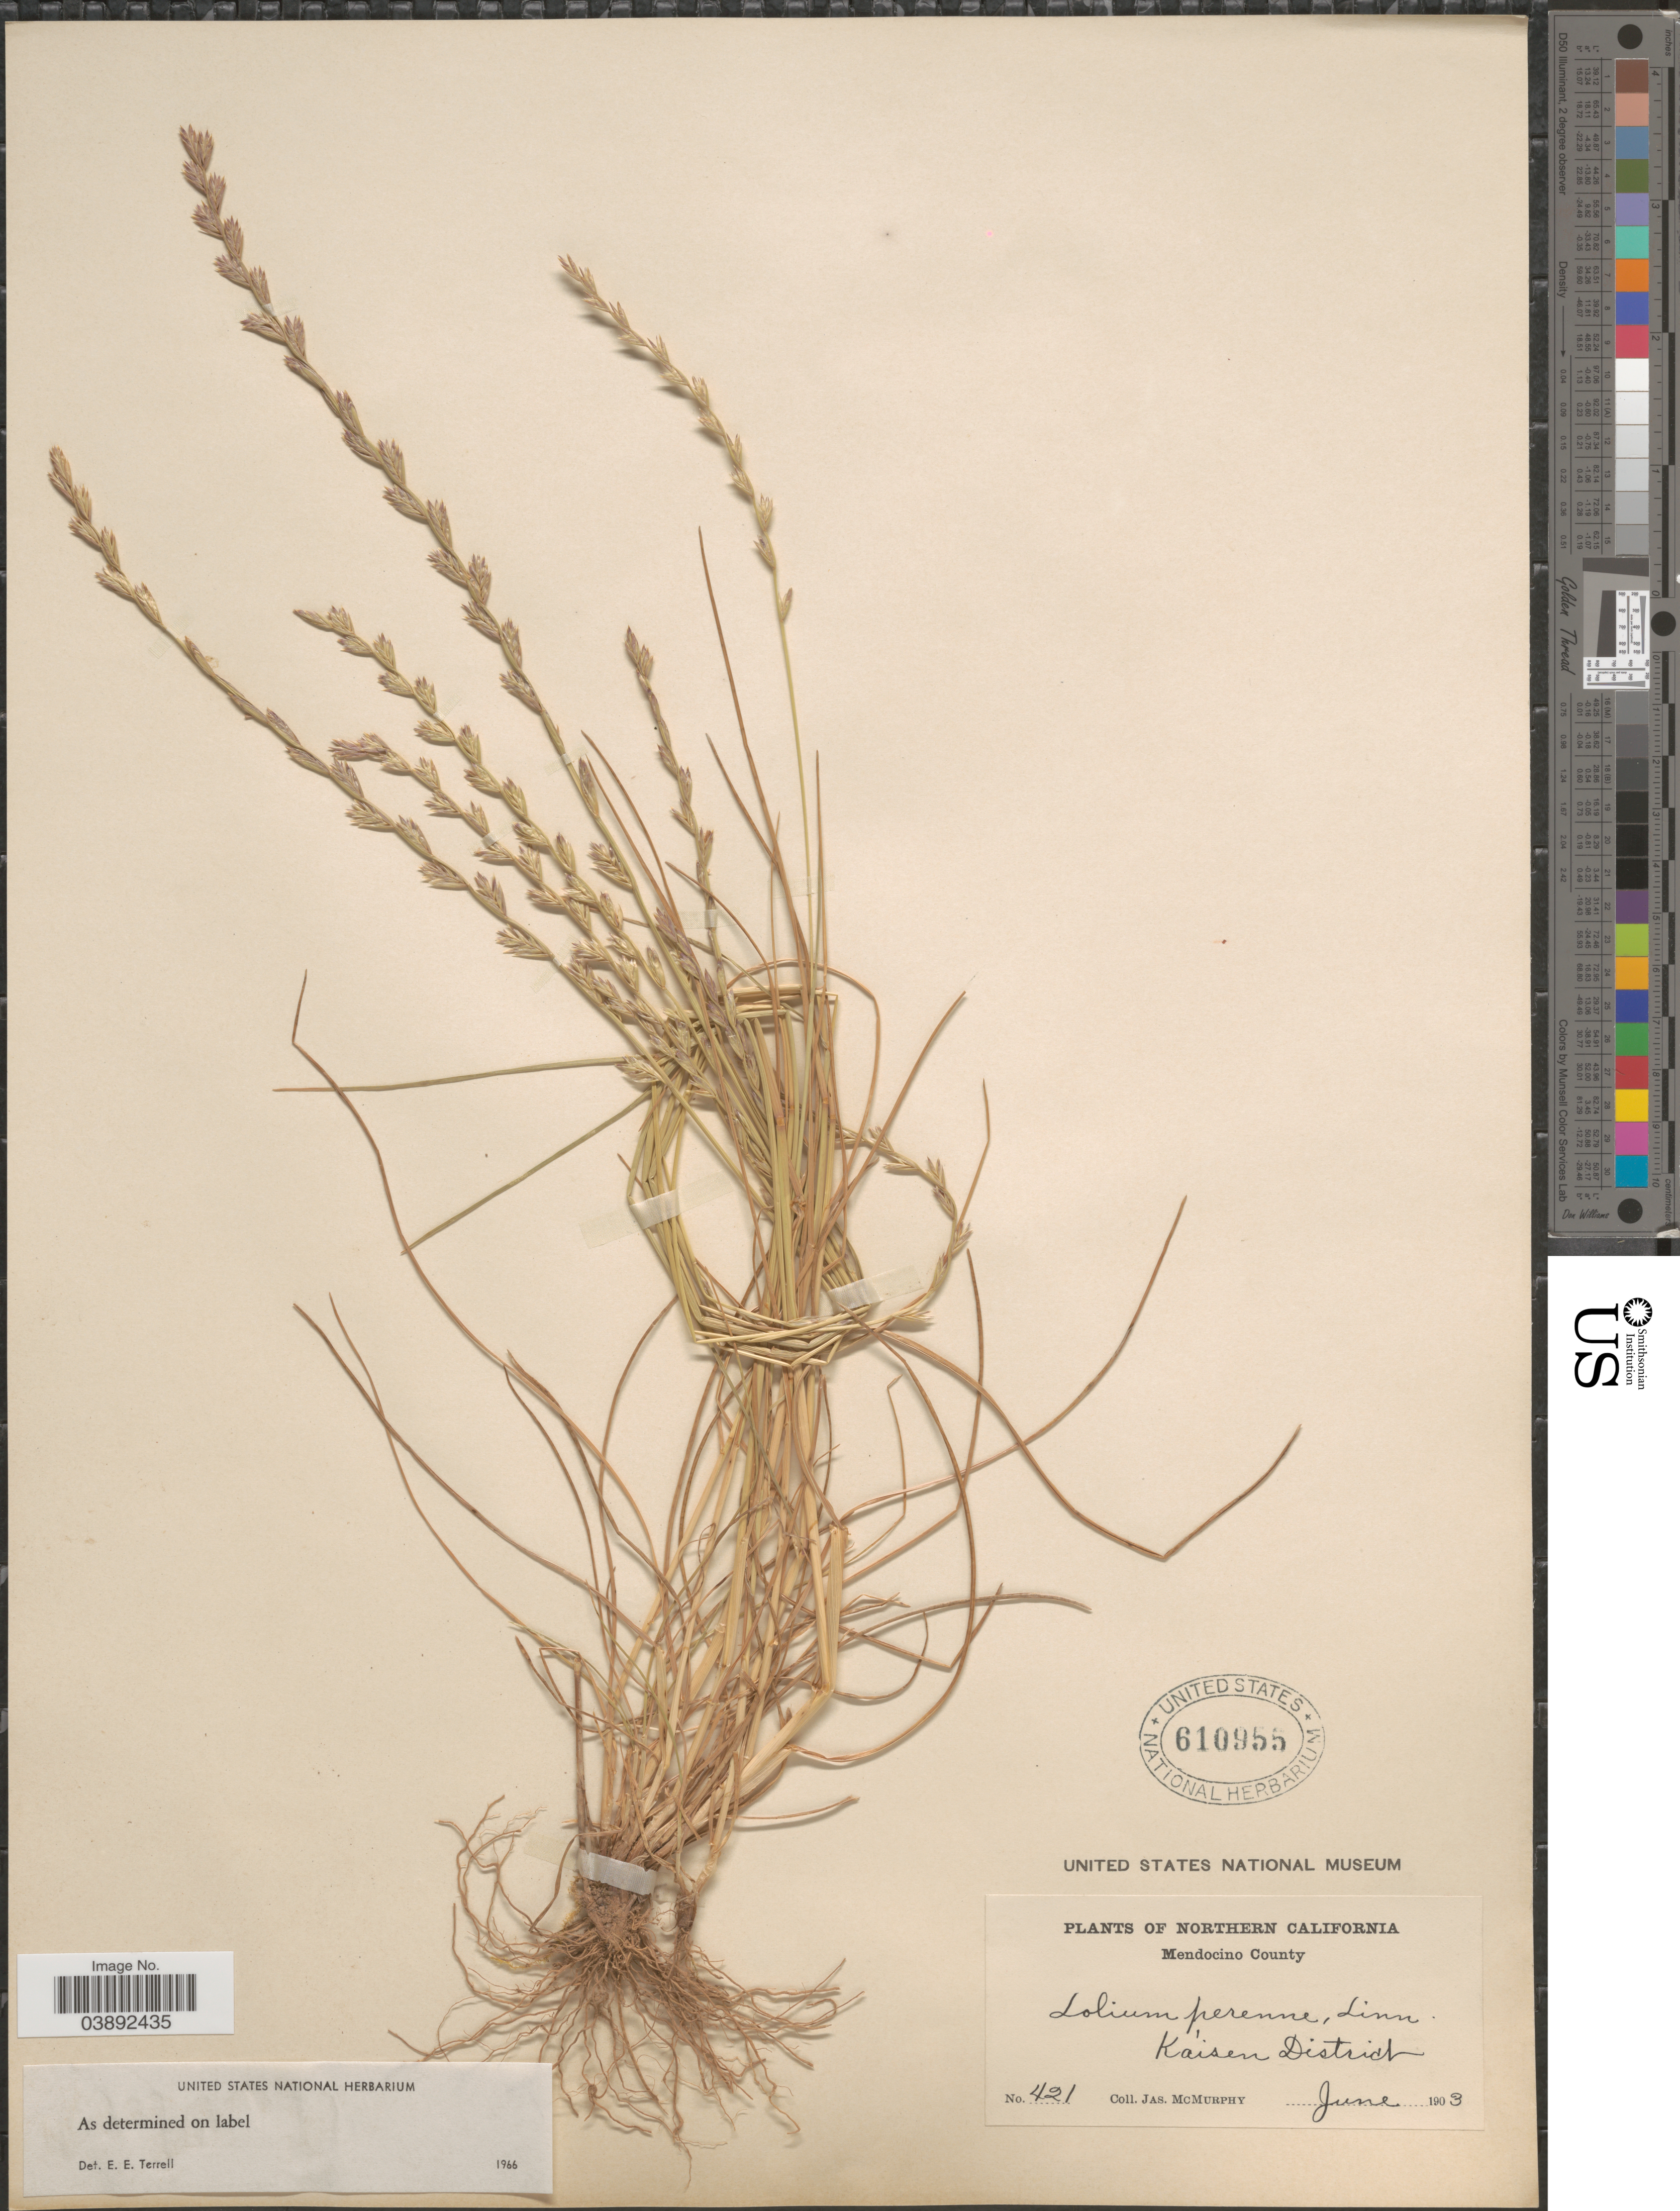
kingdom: Plantae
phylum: Tracheophyta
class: Liliopsida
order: Poales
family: Poaceae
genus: Lolium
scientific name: Lolium perenne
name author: L.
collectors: J. McMurphy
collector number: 421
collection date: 1903-06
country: United States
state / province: California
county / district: Mendocino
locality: Northern California. Mendocino County. Kaisen District.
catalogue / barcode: US 610955